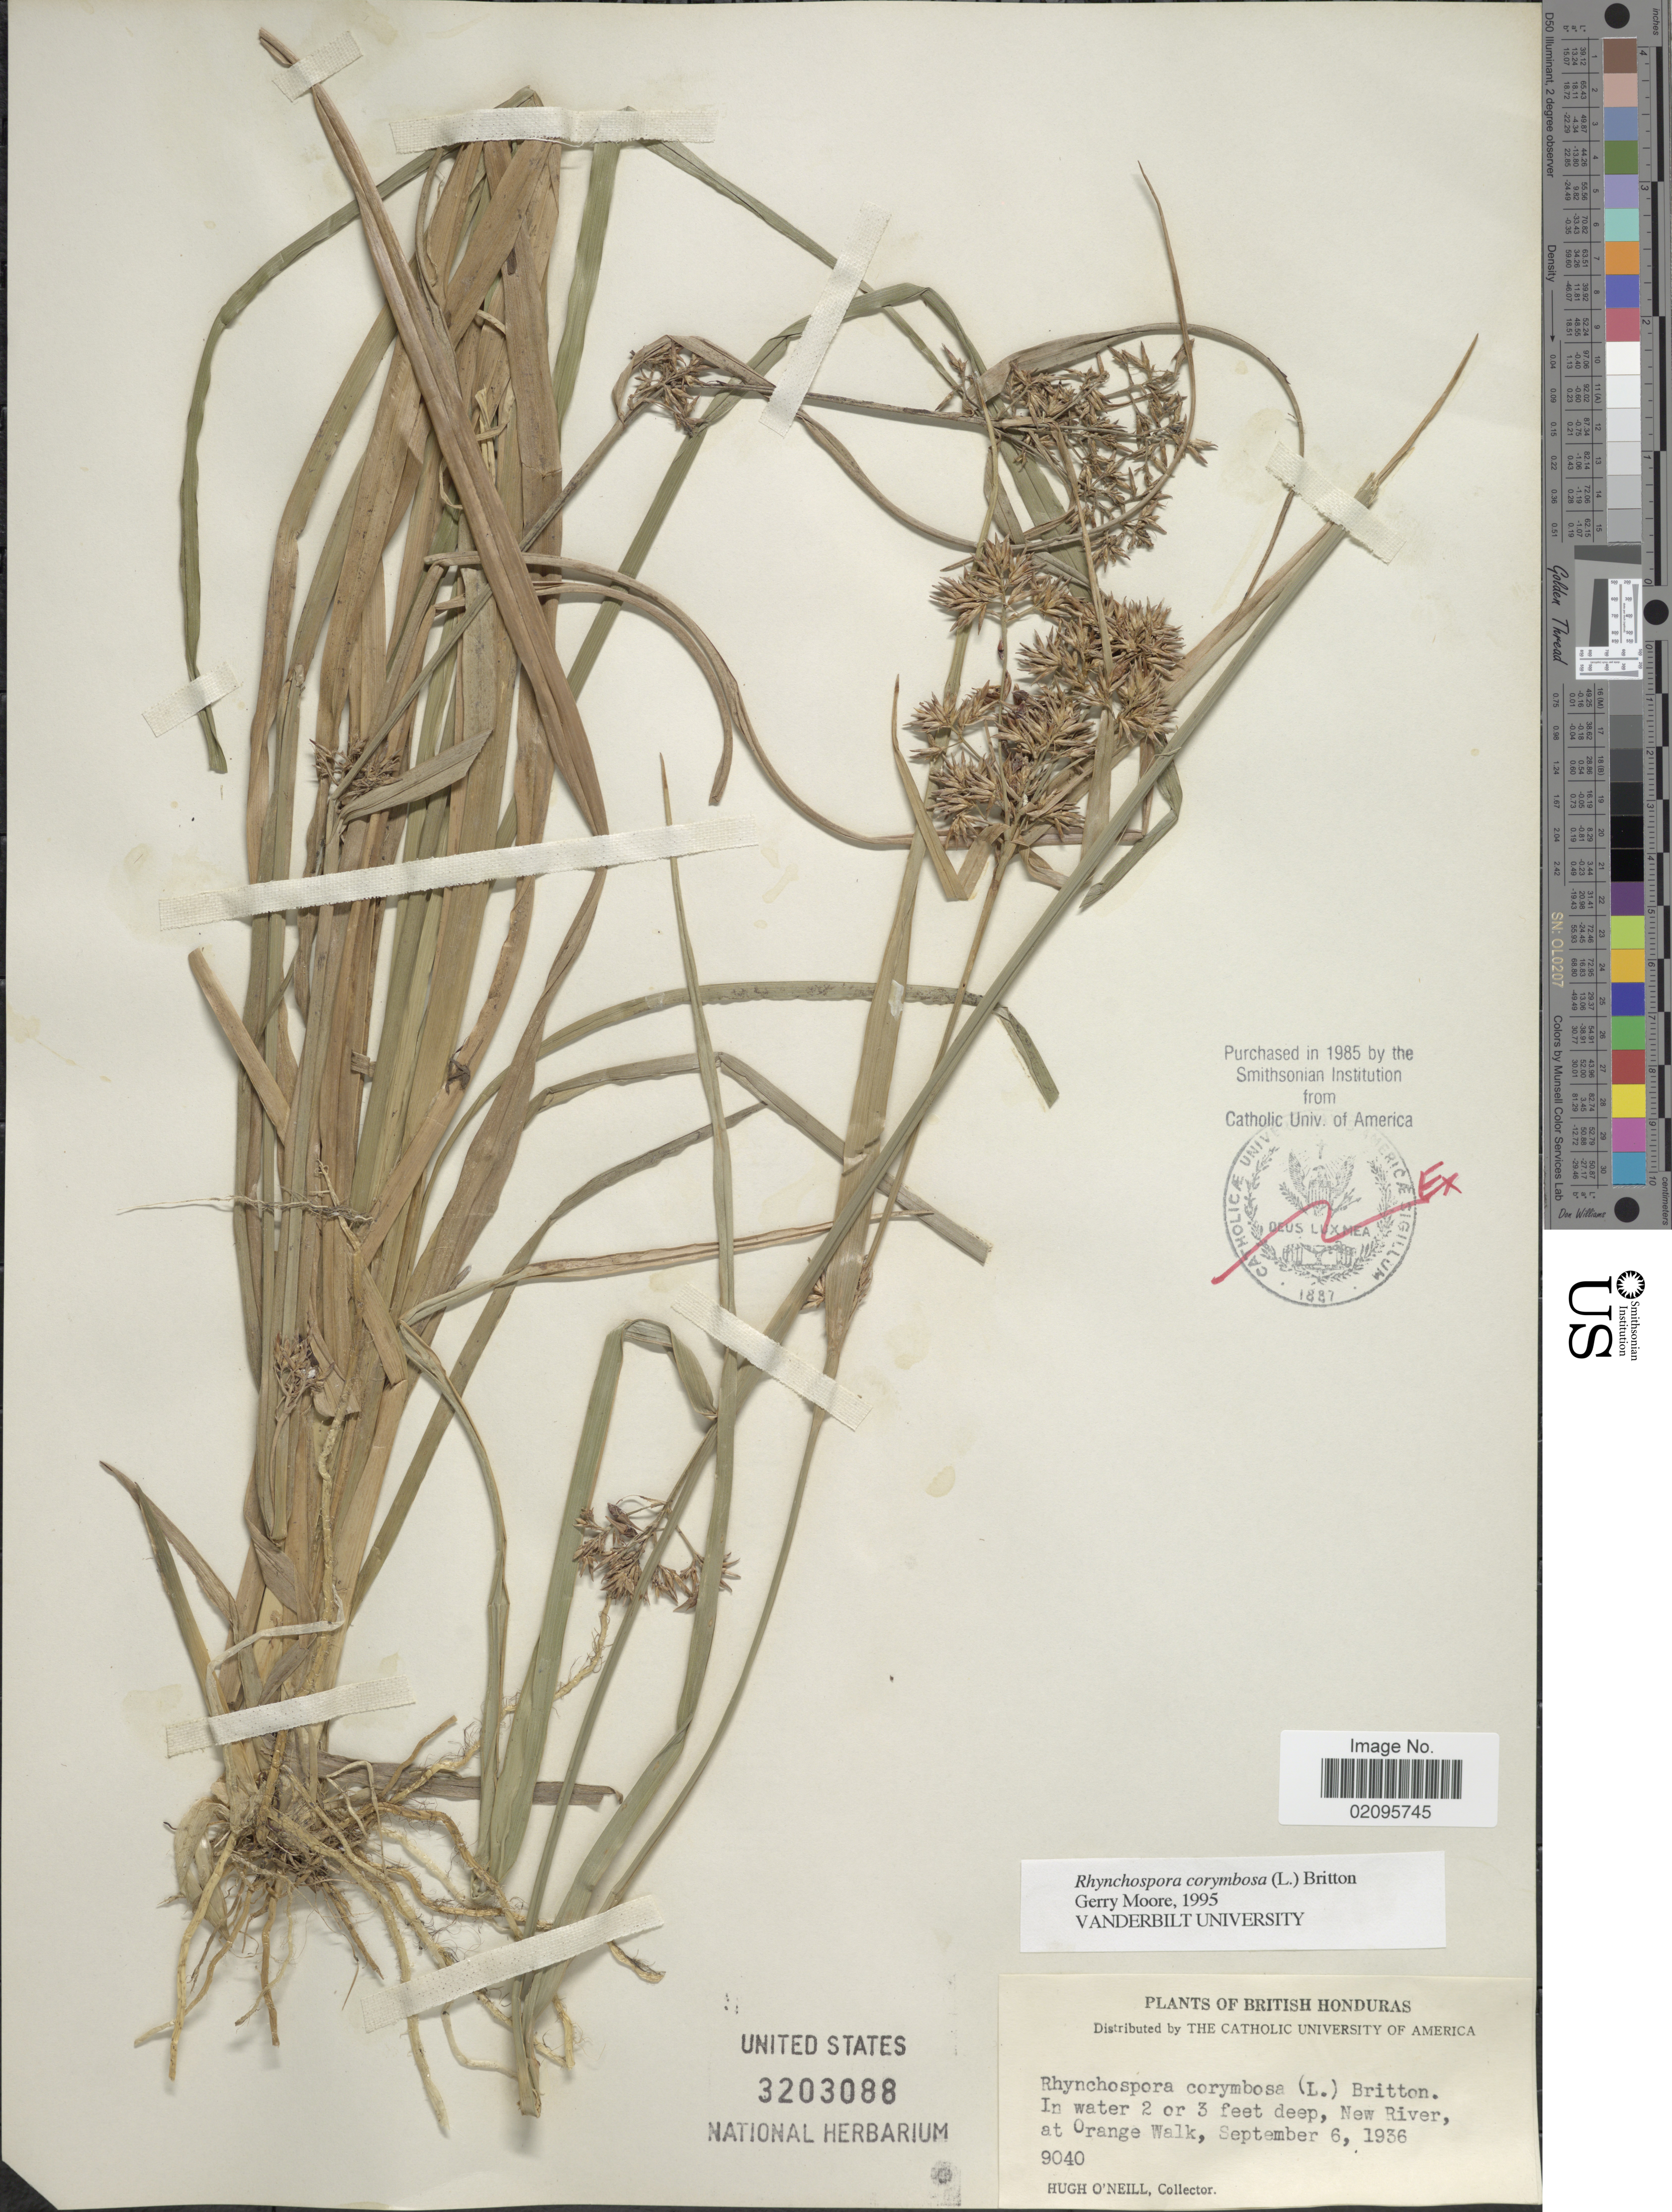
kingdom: Plantae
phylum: Tracheophyta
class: Liliopsida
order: Poales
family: Cyperaceae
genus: Rhynchospora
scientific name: Rhynchospora organensis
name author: C.B. Clarke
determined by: Weber, P., (ICN), Universidade Federal do Rio Grande do Sul (BRAZIL)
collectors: H. O'Neill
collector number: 9040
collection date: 1936-09-06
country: Belize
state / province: Orange Walk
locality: British Honduras, in water 2 or 3 feet deep, New River.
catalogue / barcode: US 3203088